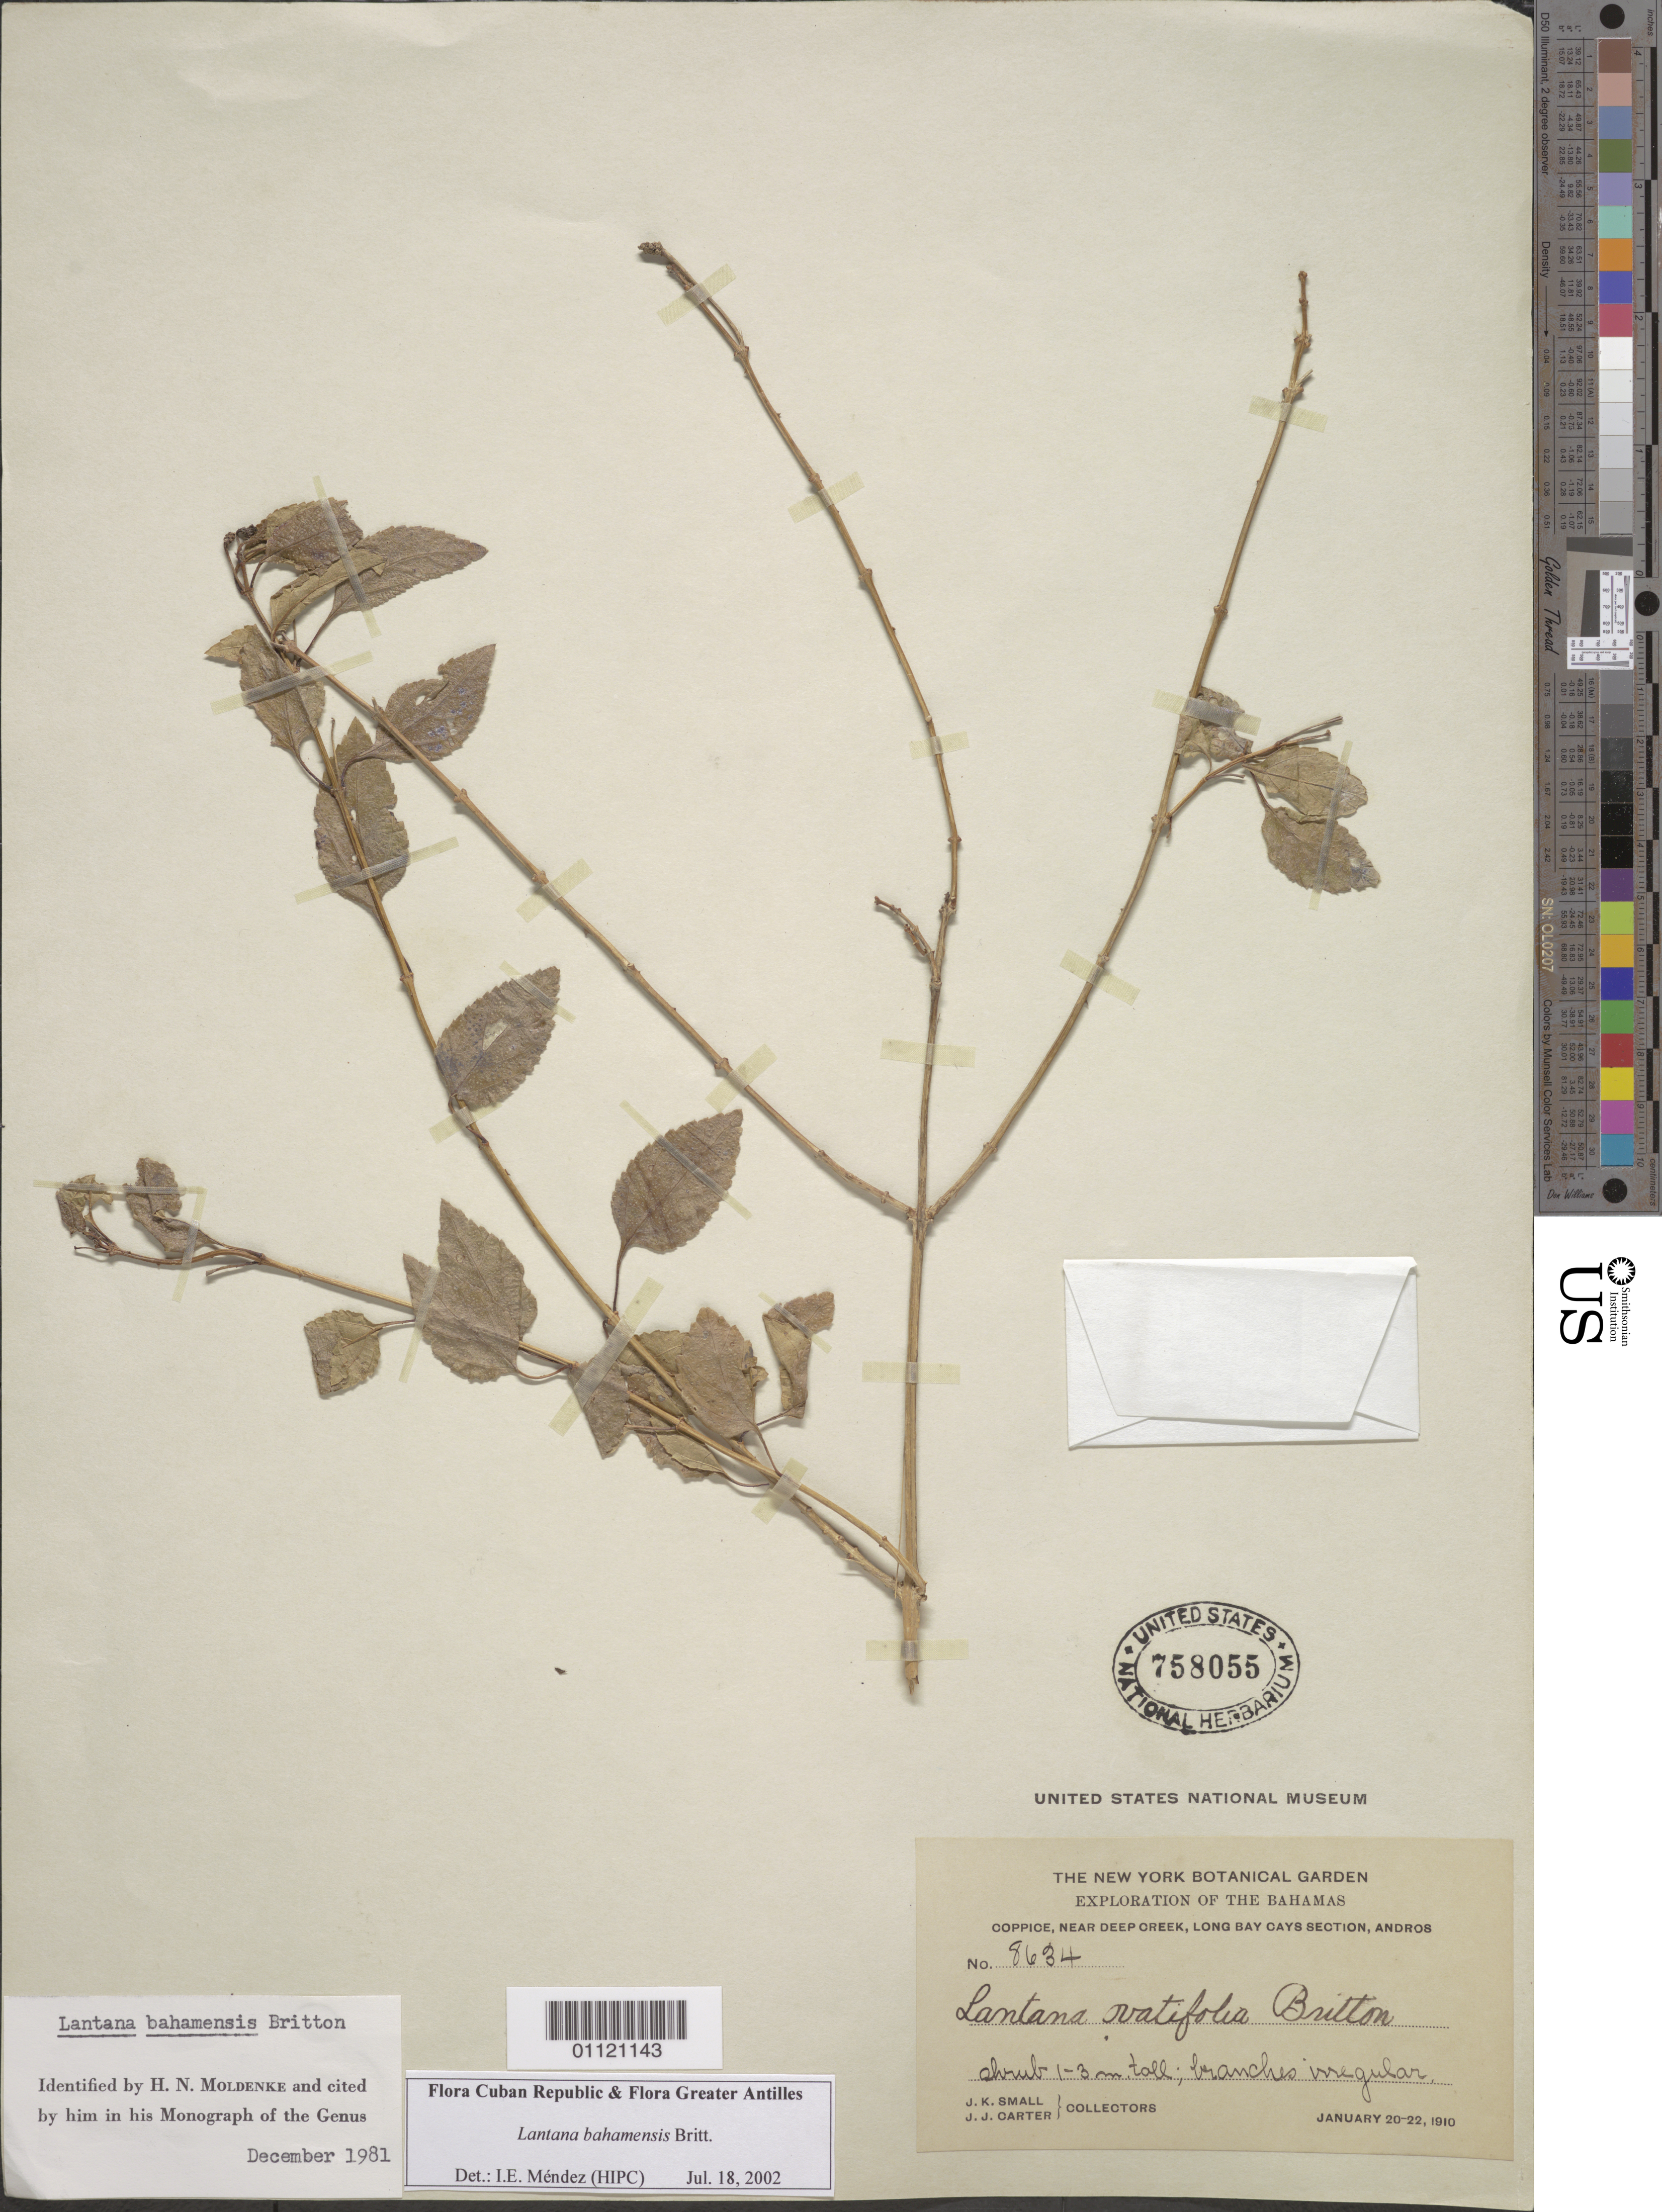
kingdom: Plantae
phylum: Tracheophyta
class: Magnoliopsida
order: Lamiales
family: Verbenaceae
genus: Lantana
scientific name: Lantana bahamensis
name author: Britton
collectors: J. K. Small & J. J. Carter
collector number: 8634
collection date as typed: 20 Jan 1910 to 22 Jan 1910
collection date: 1910-01-20/1910-01-22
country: Bahamas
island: Andros I.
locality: Coppice, near Deep Creek, Long Bay Cays Section, Andros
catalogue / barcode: US 758055